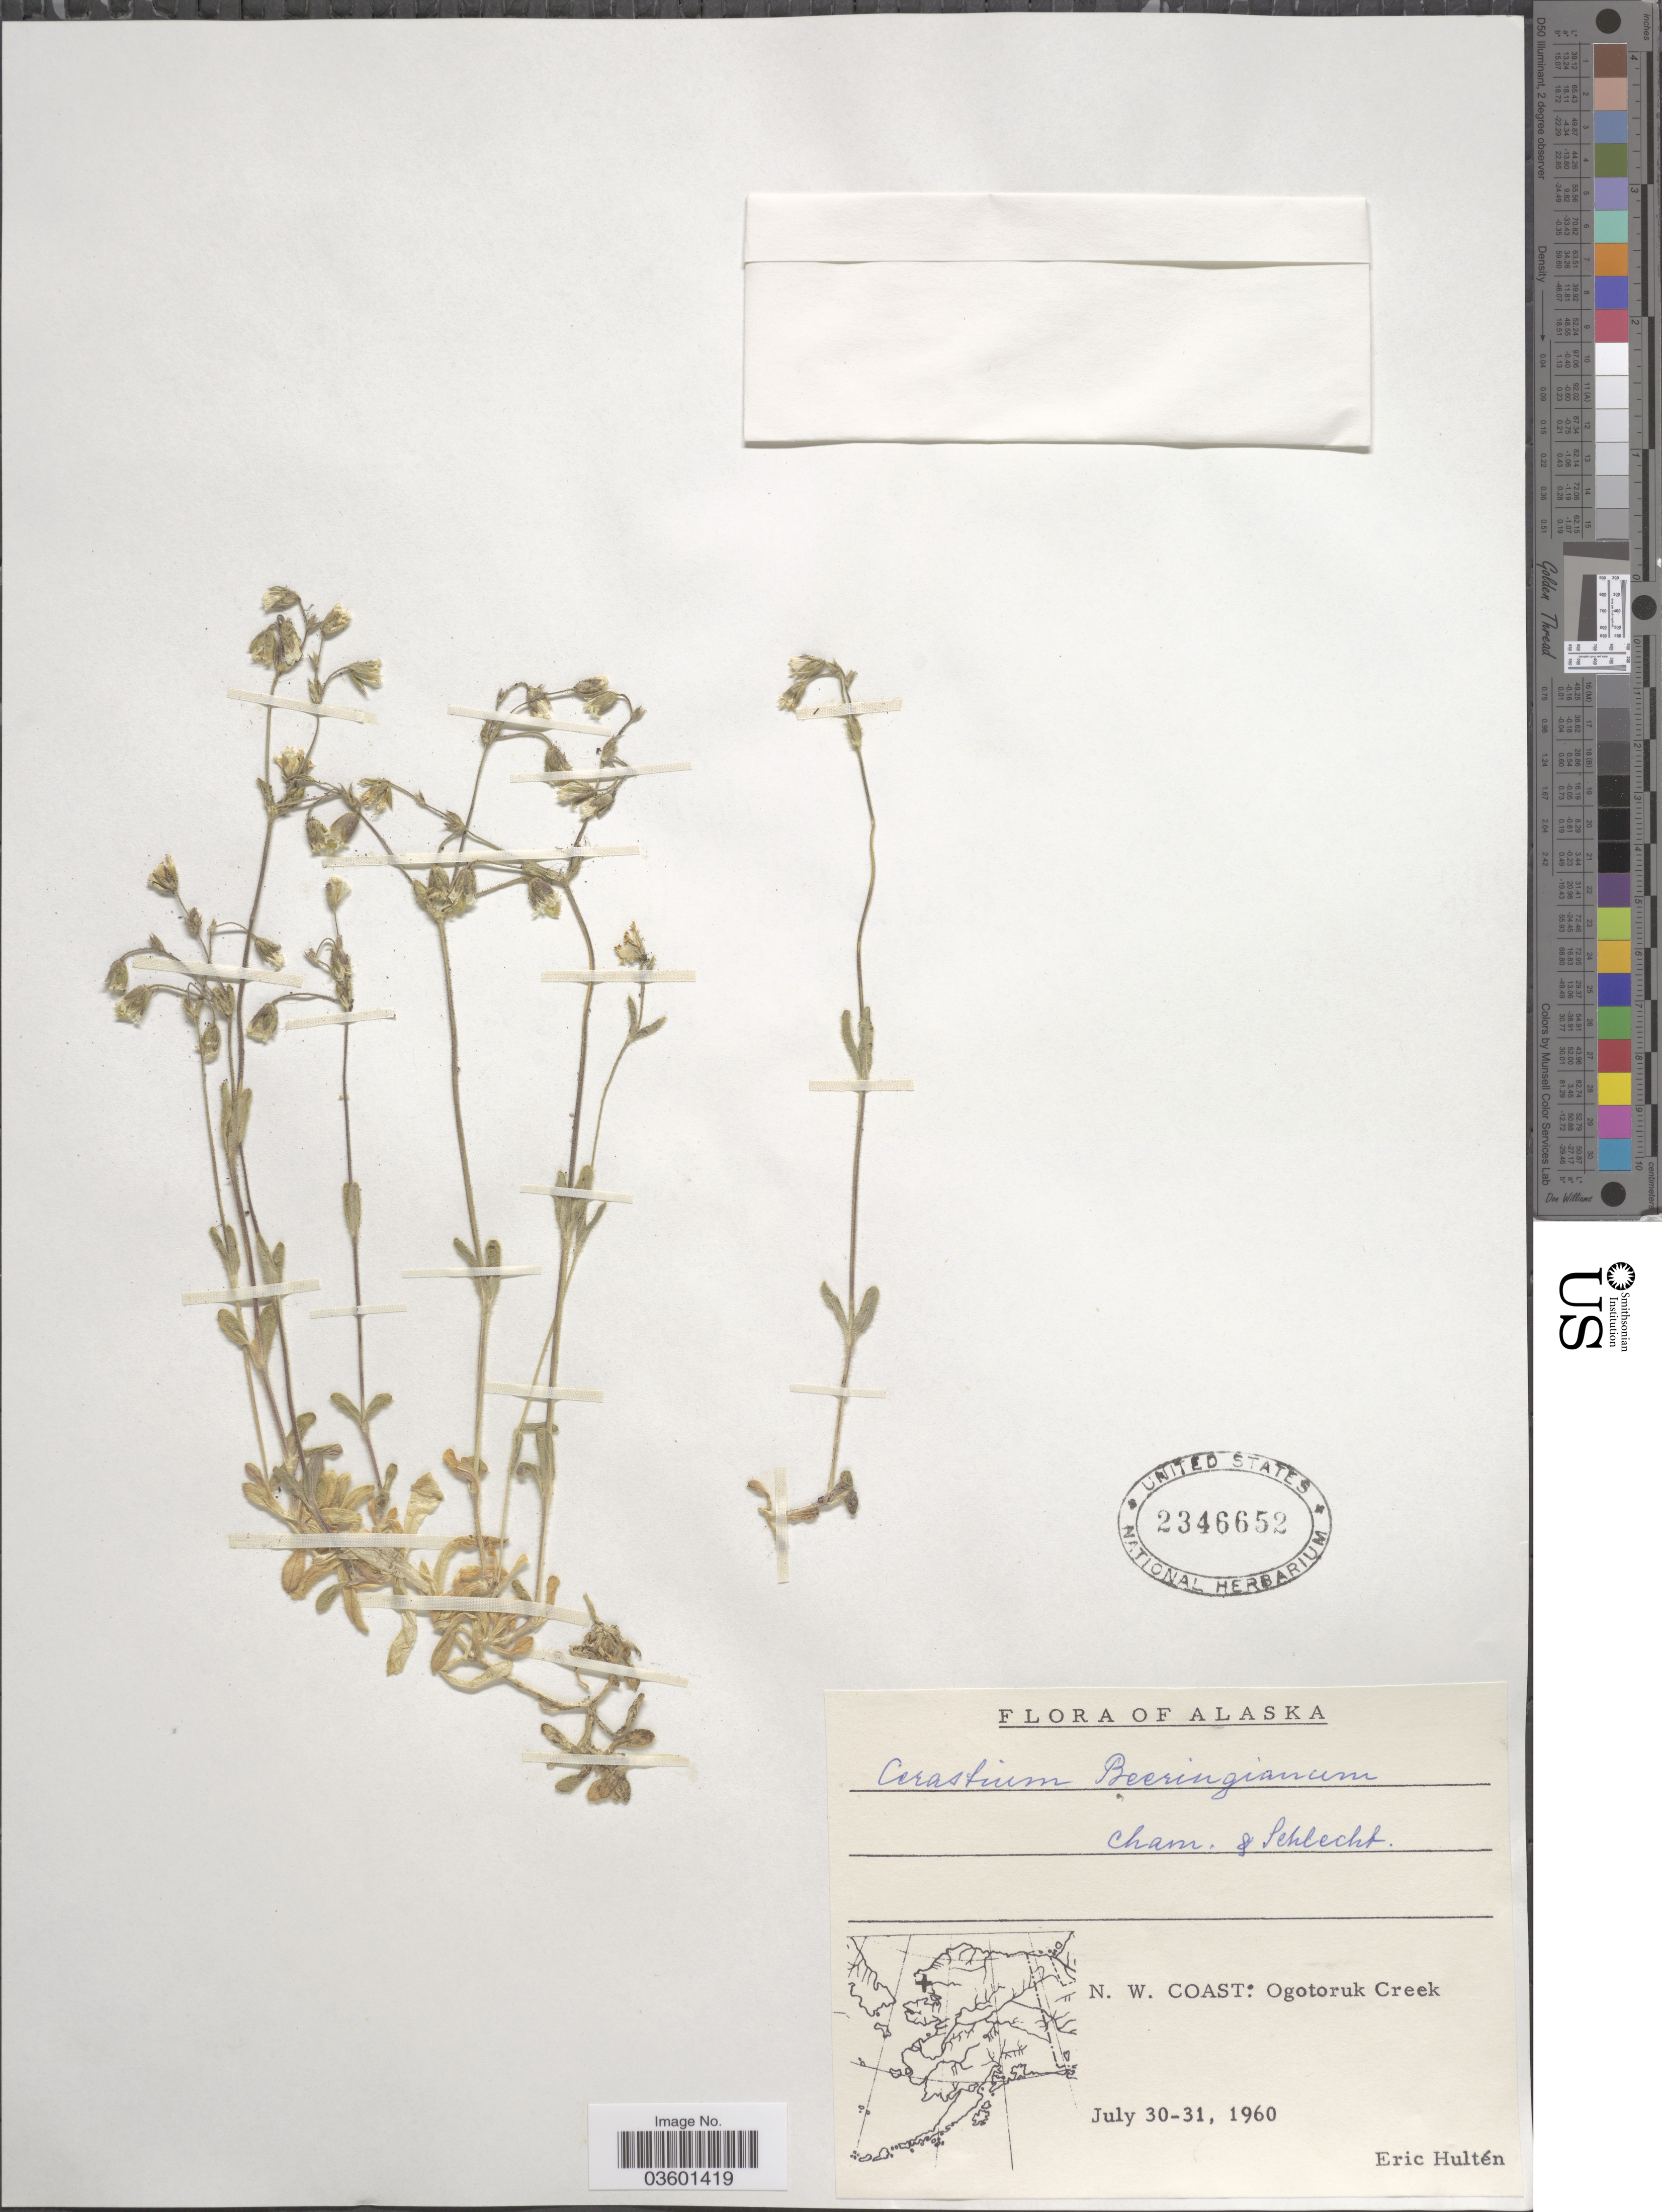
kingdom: Plantae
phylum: Tracheophyta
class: Magnoliopsida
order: Caryophyllales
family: Caryophyllaceae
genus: Cerastium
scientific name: Cerastium beeringianum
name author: Cham. & Schltdl.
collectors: E. G. Hultén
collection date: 1960-07-30/1960-07-31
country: United States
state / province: Alaska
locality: N. W. Coast: Ogotoruk Creek.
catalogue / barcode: US 2346652